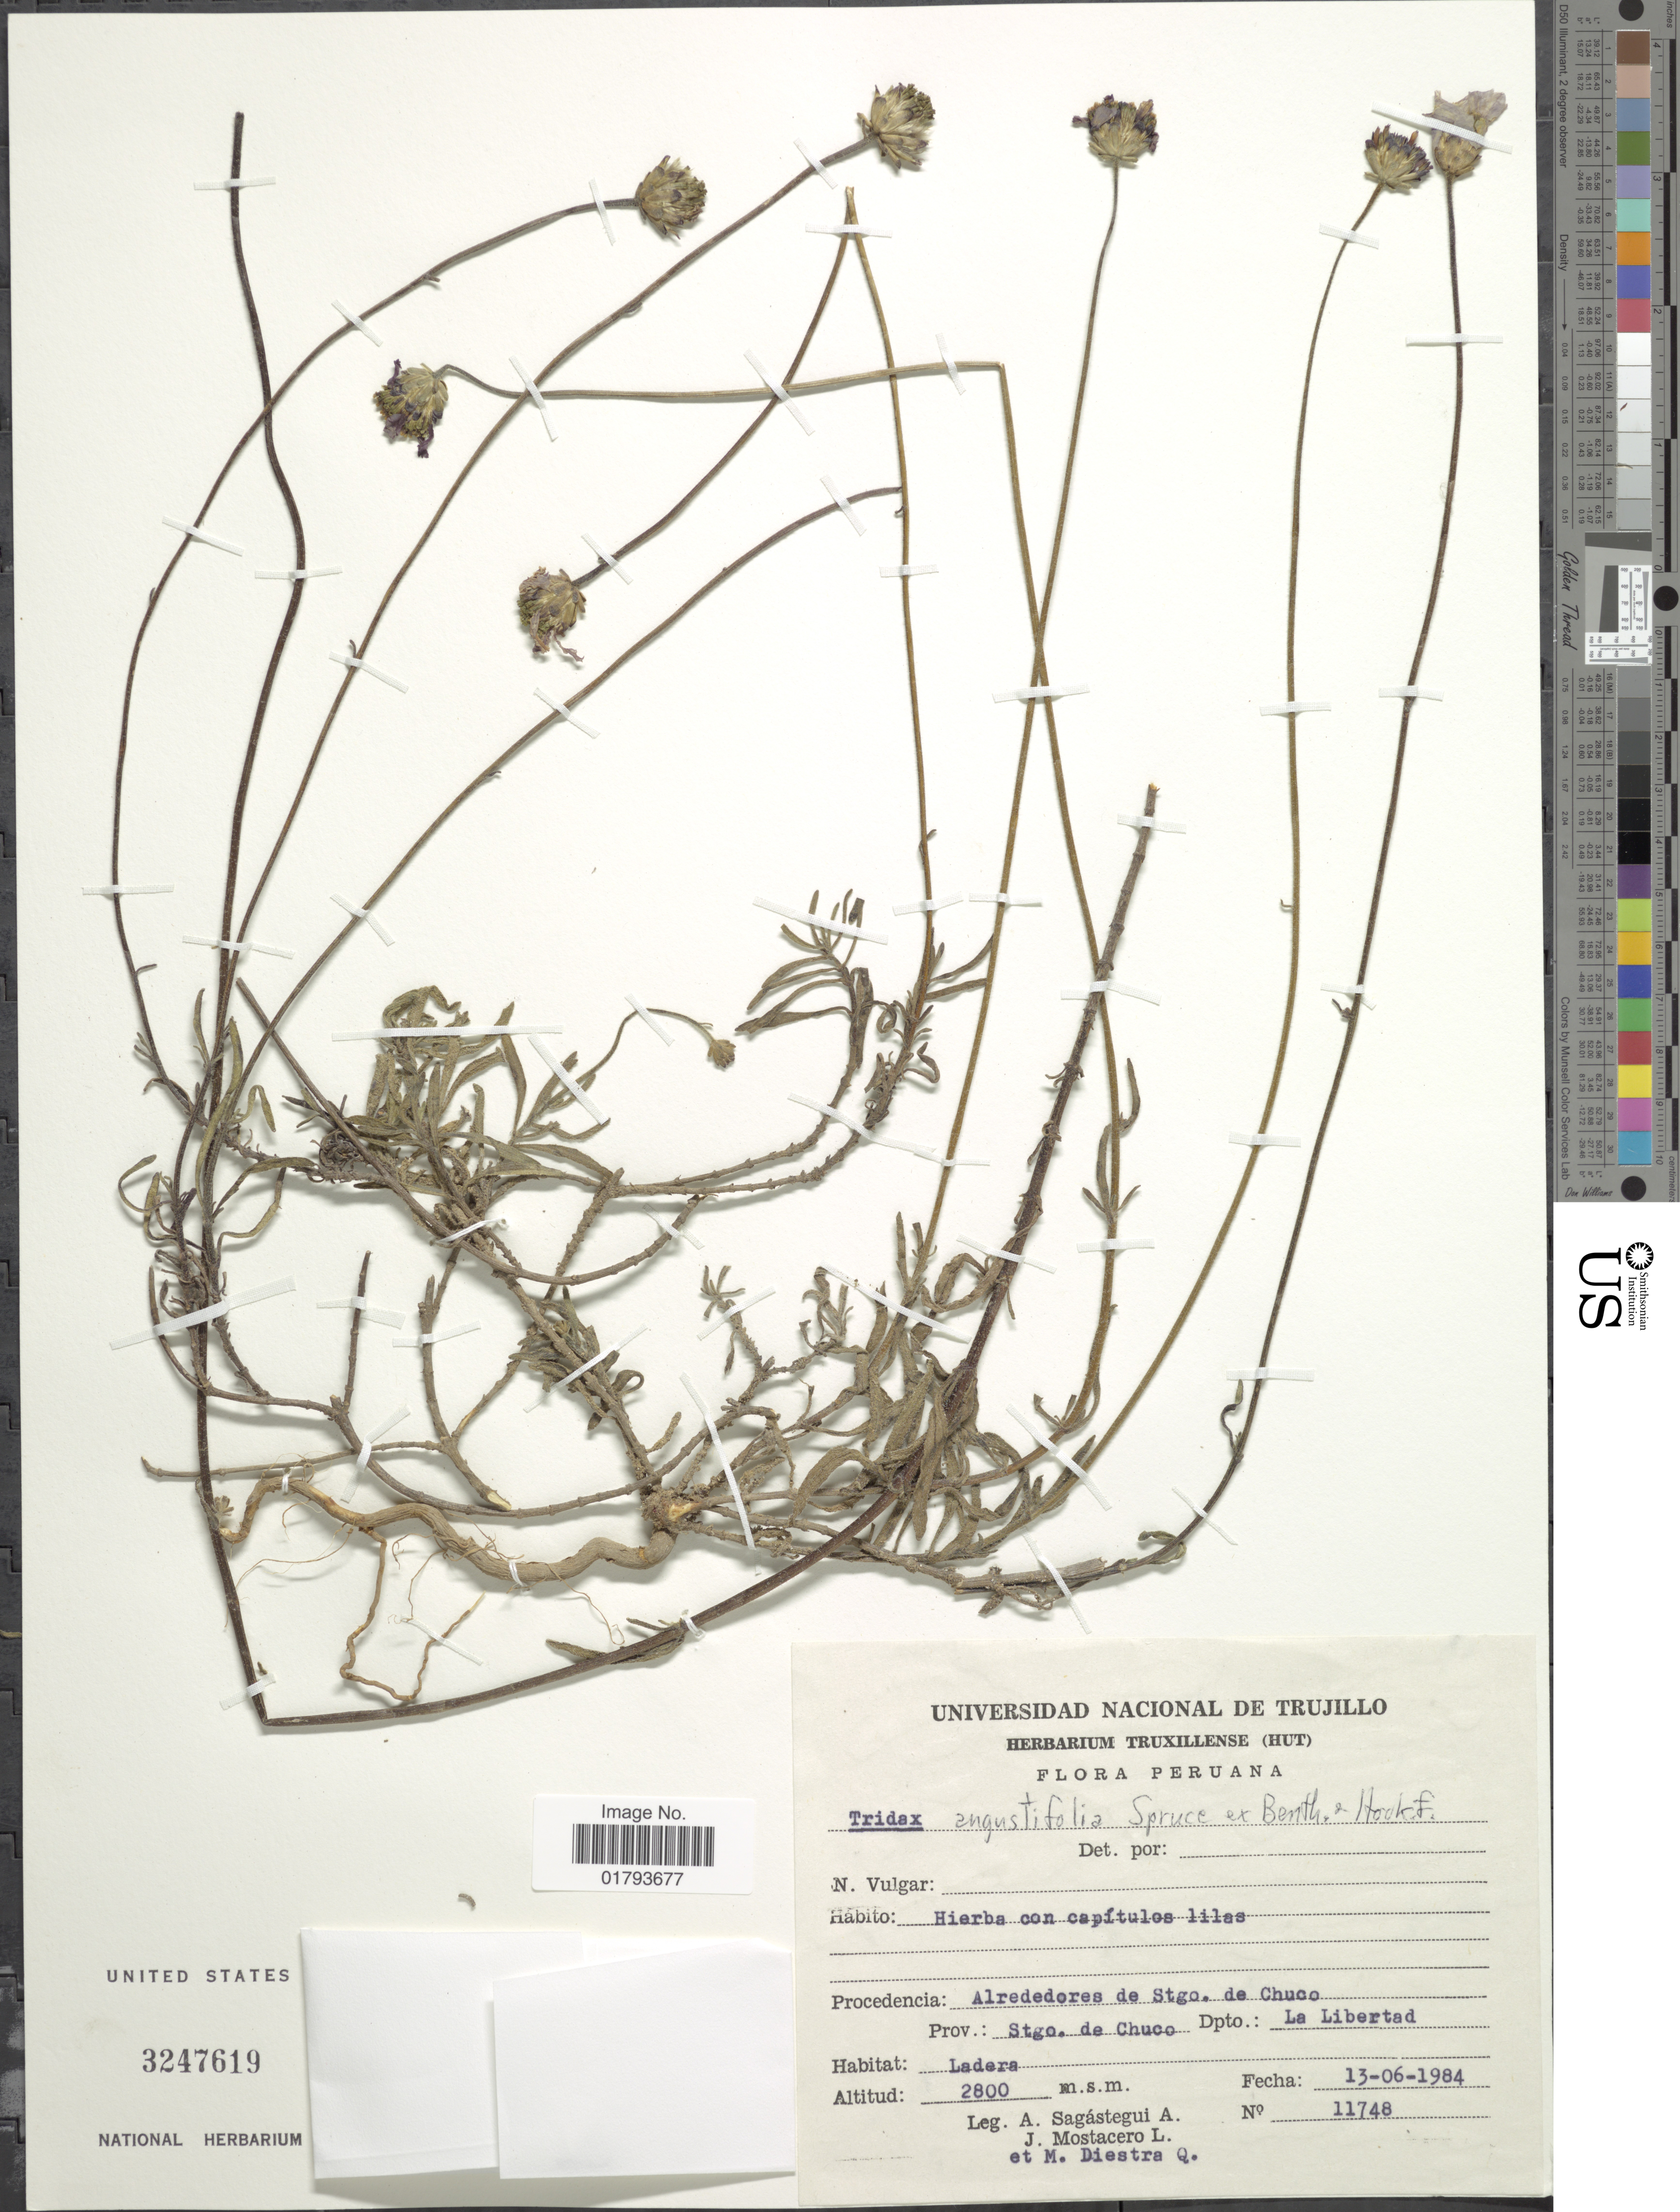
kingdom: Plantae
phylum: Tracheophyta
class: Magnoliopsida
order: Asterales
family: Asteraceae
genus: Tridax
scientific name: Tridax angustifolia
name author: Spruce ex Benth. & Hook. f.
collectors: A. Sagástegui A., J. Mostacero L. & M. Diestra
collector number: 11748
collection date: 1984-06-13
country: Peru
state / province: La Libertad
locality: Procedencia: Alrededores de Stgo. de Chuco, Prov. Stgo. de Chuco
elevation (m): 2800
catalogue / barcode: US 3247619